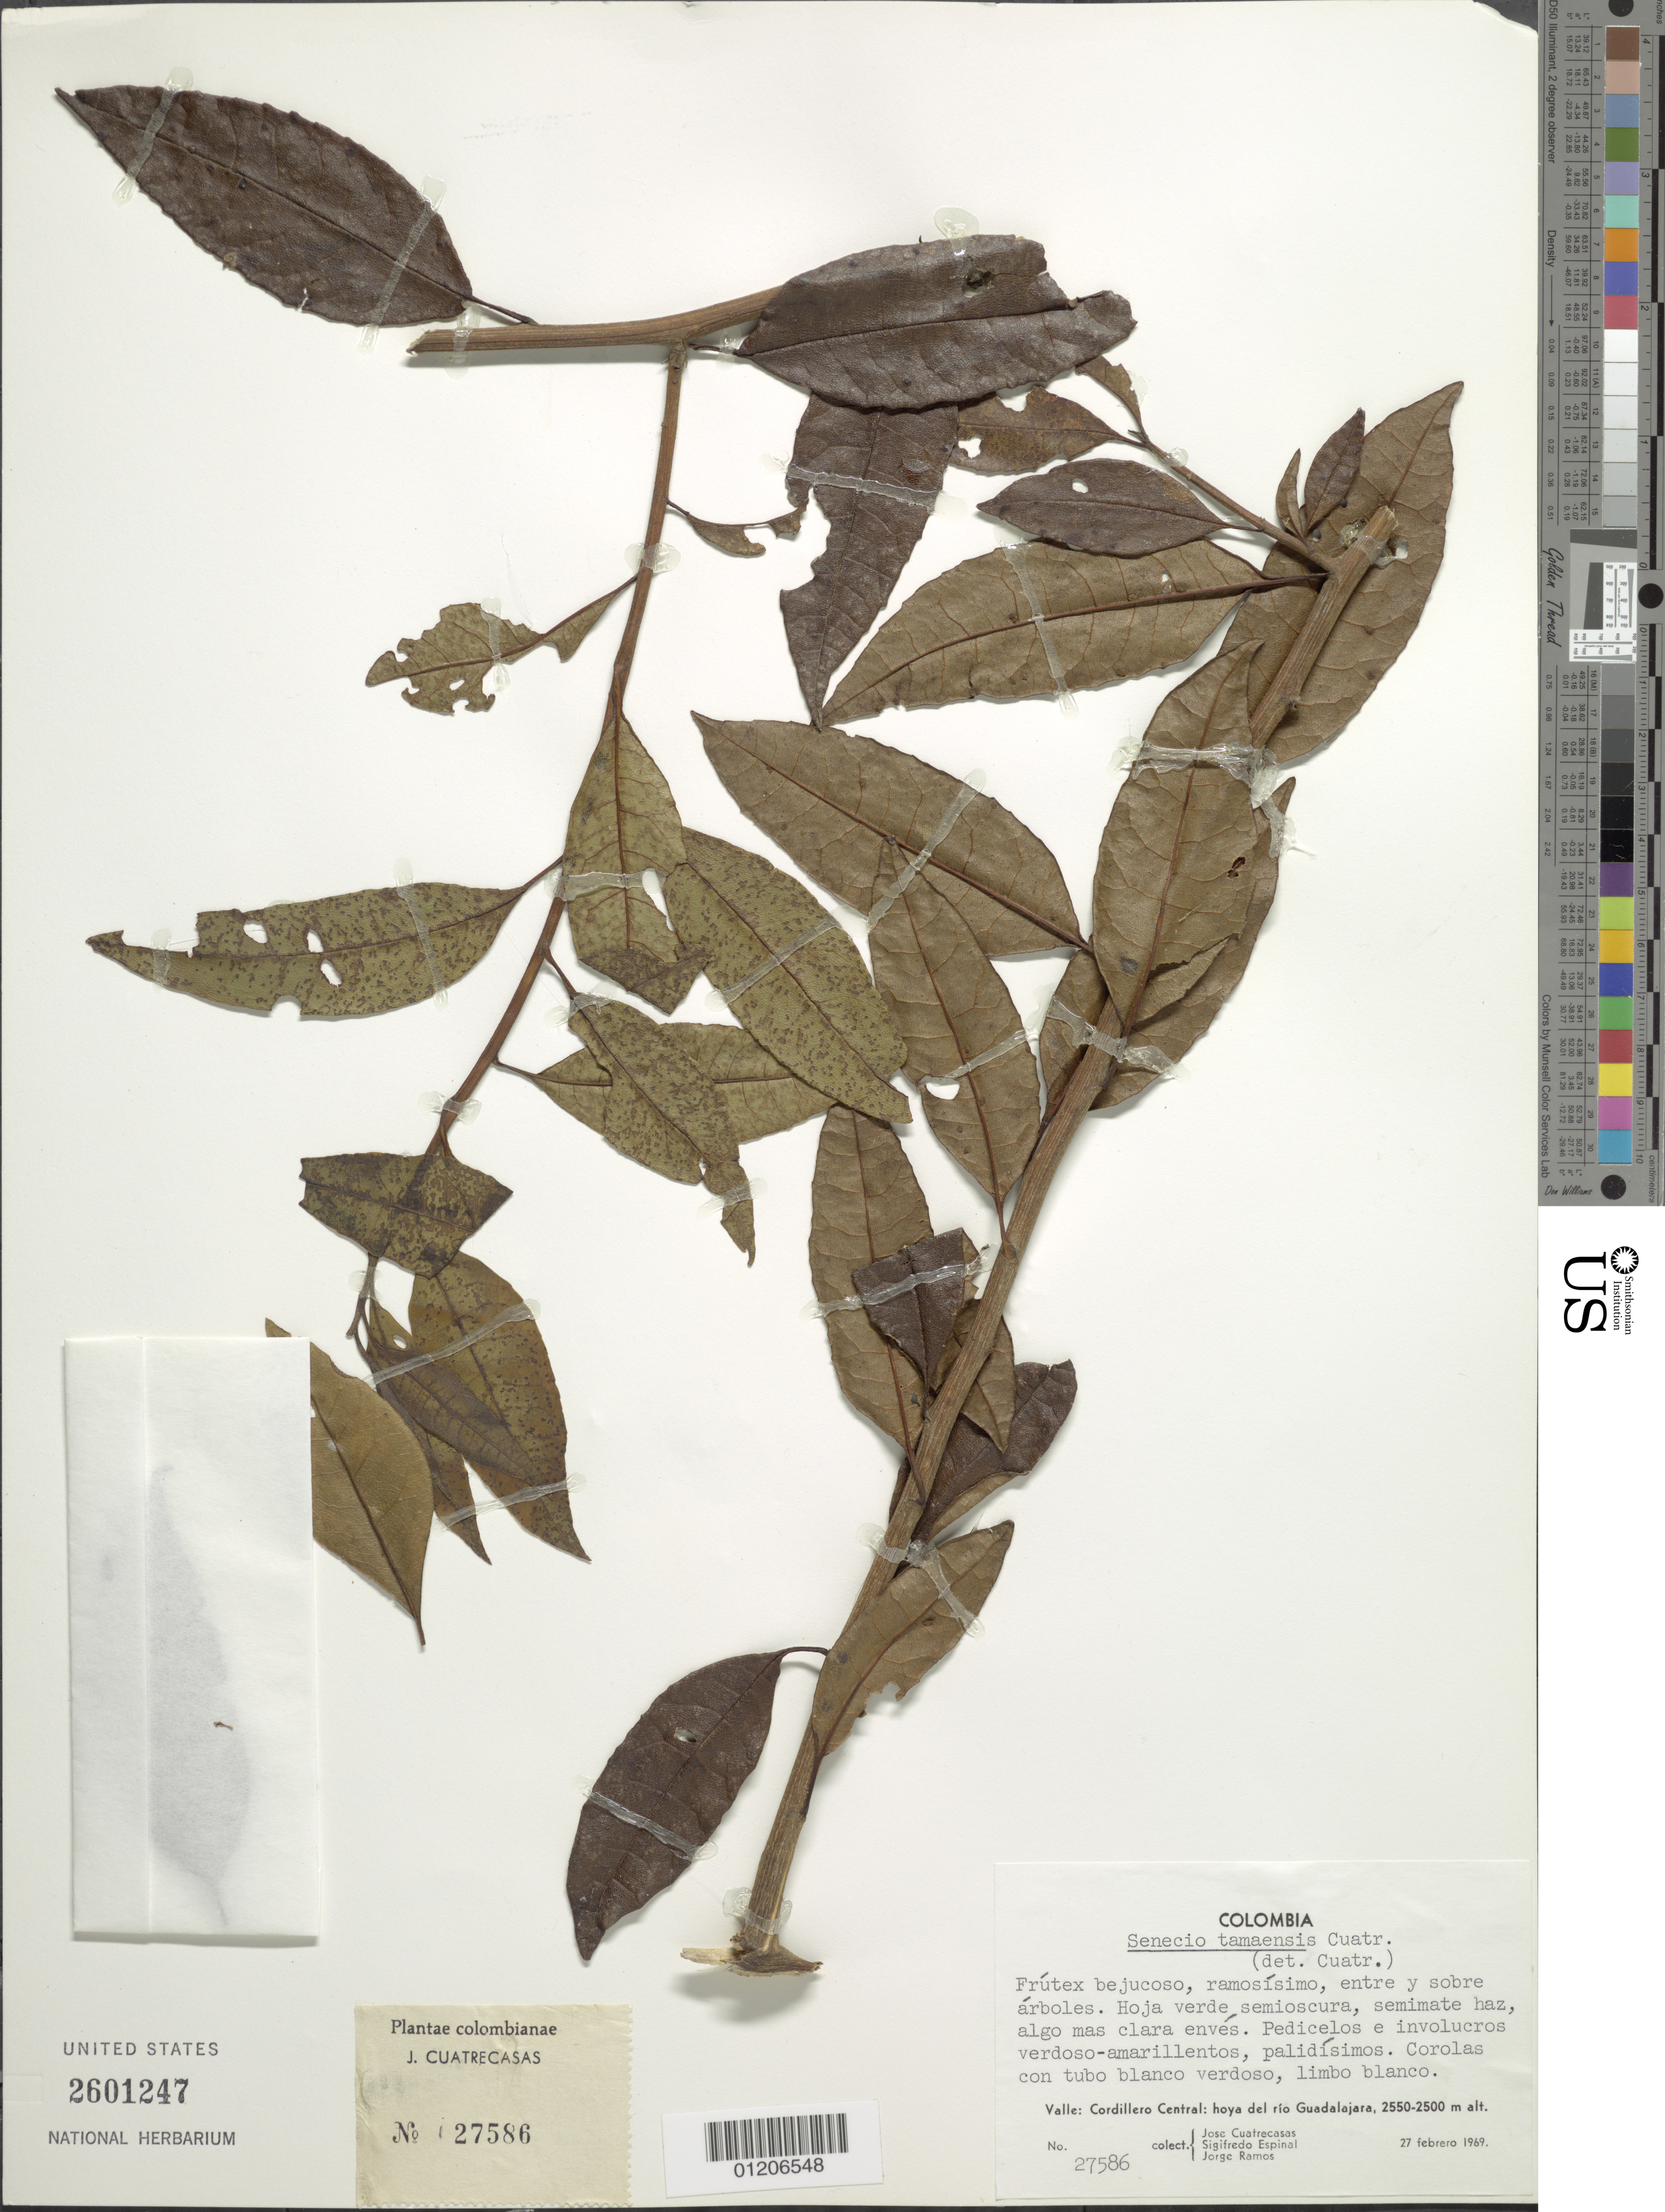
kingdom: Plantae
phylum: Tracheophyta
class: Magnoliopsida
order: Asterales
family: Asteraceae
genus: Pentacalia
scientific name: Pentacalia trianae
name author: (Klatt) Cuatrec.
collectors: J. Cuatrecasas, L. S. Espinal & J. Ramos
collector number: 27586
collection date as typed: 27 February 1969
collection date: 1969-02-27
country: Colombia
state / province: Valle del Cauca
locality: Cordillera Central, hoya del Río Guadalajara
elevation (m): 2500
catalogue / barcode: US 2601247